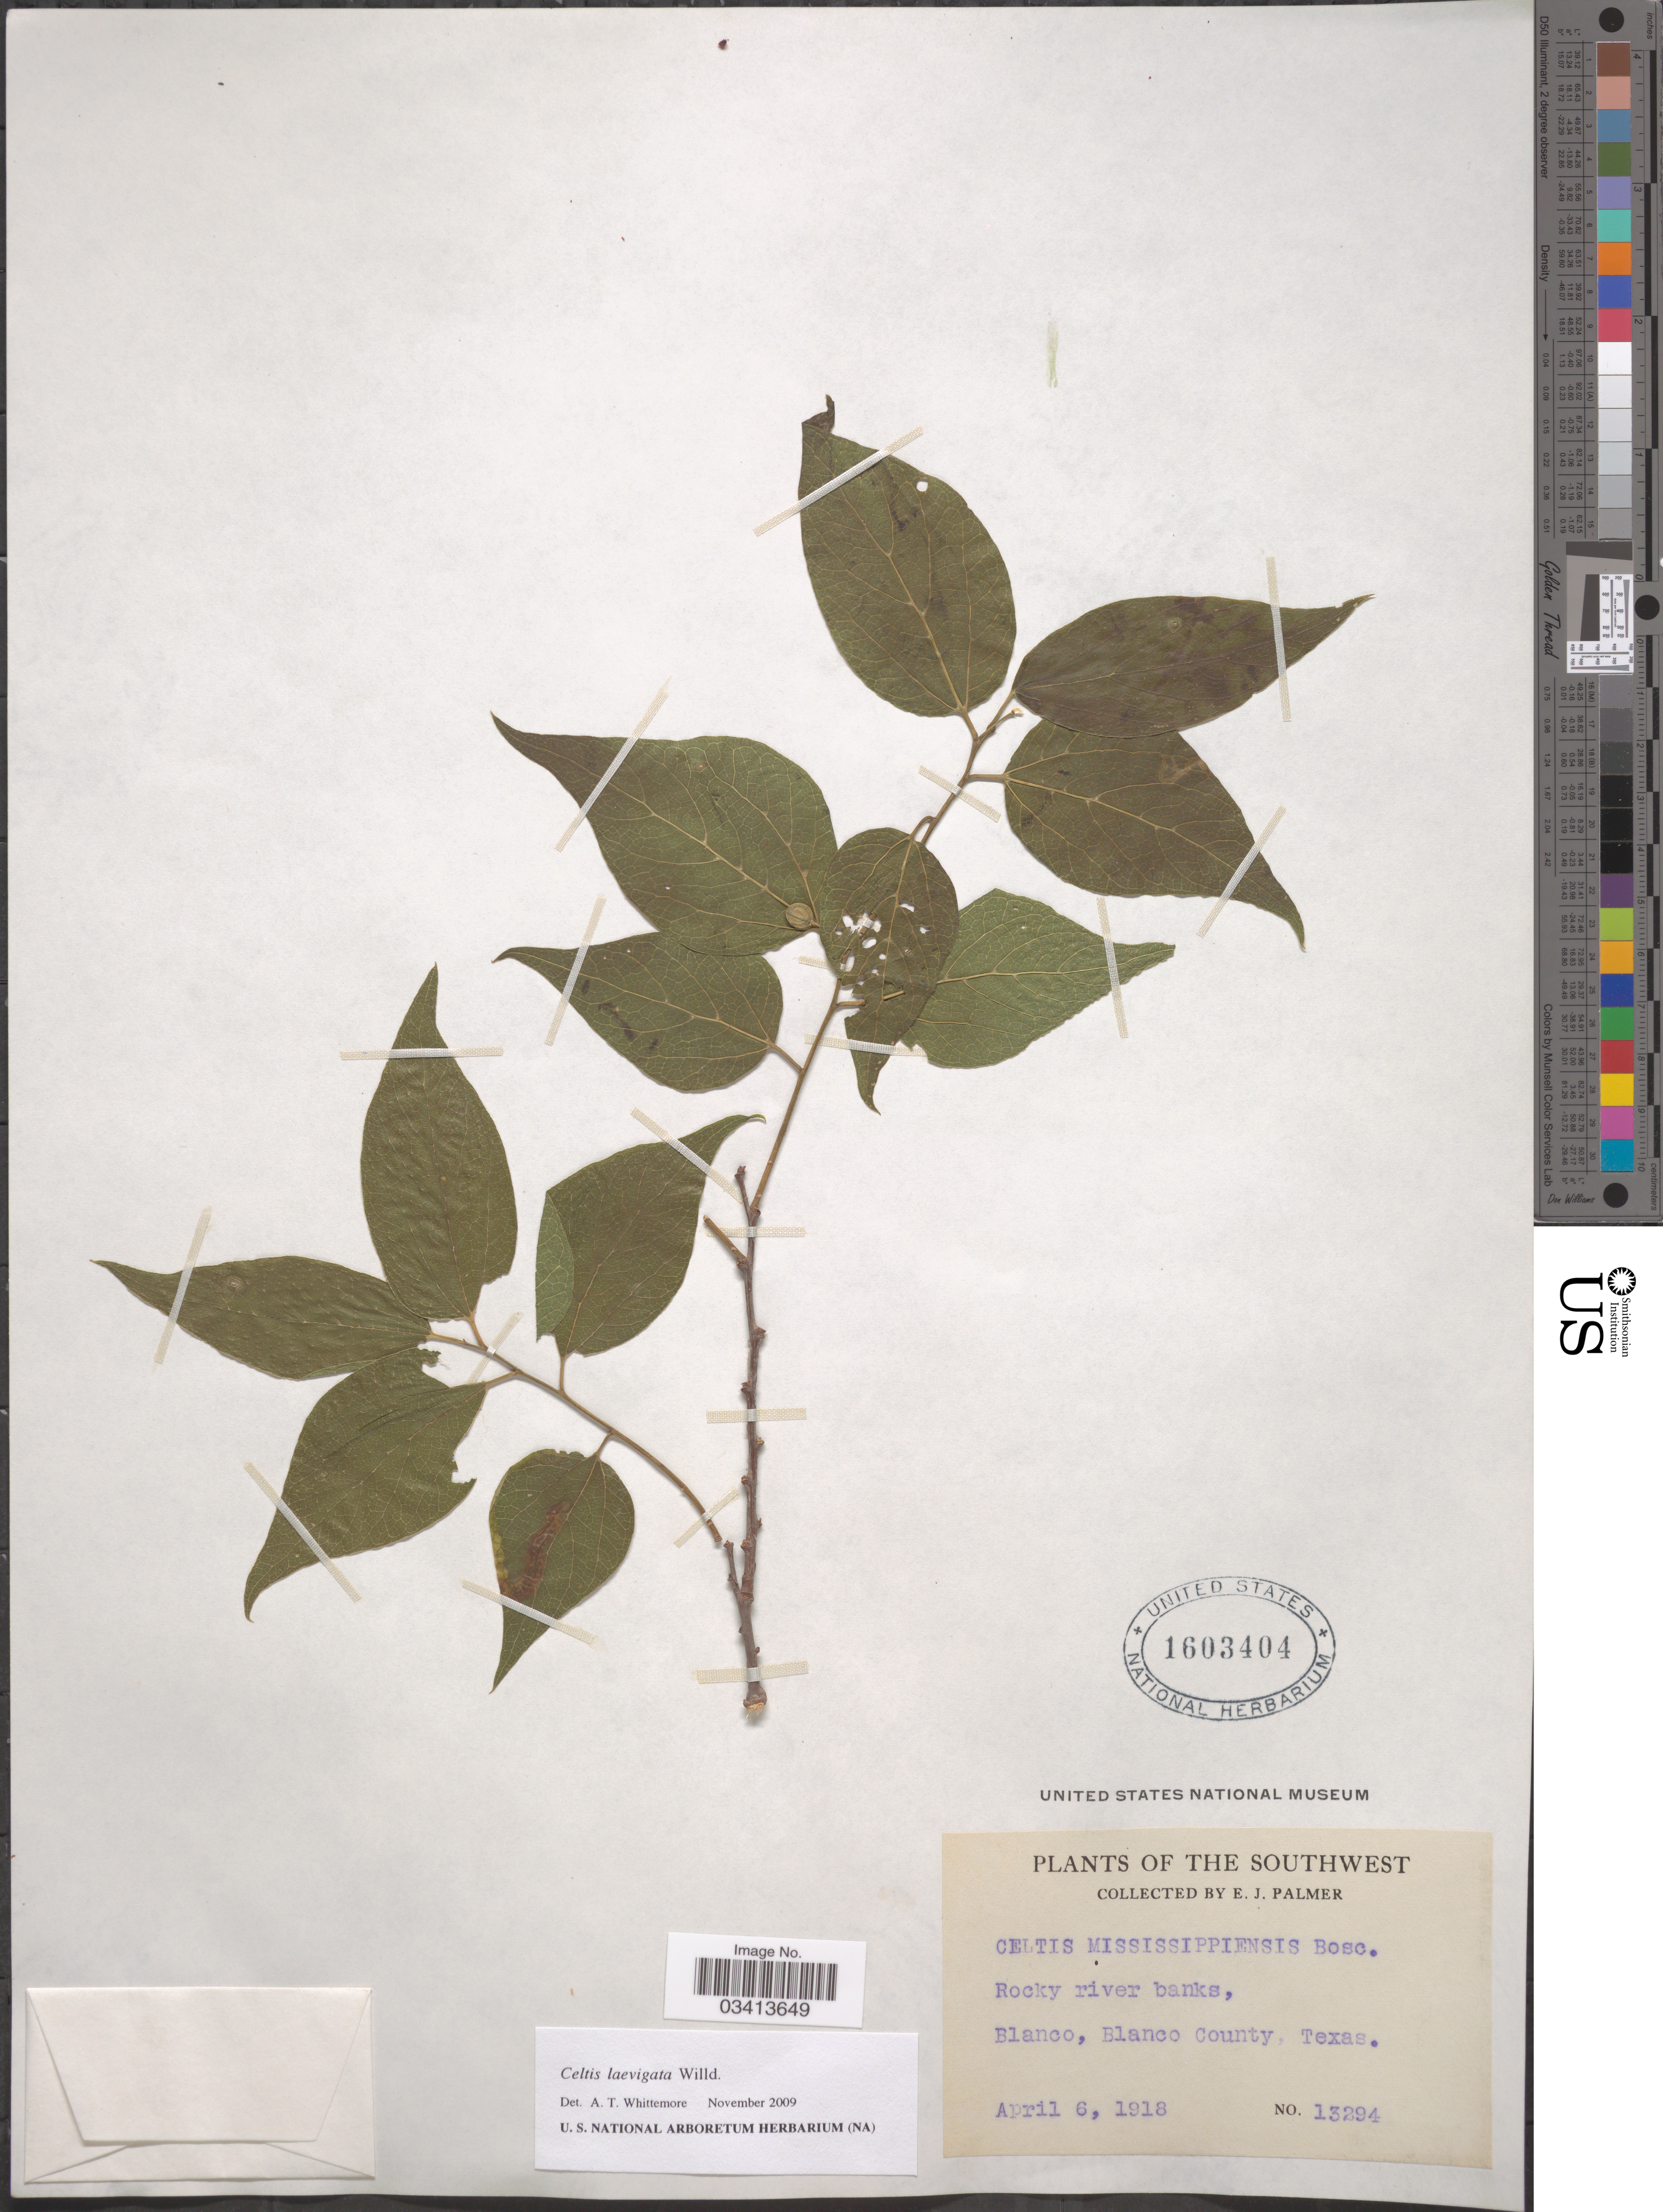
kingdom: Plantae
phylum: Tracheophyta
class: Magnoliopsida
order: Rosales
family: Cannabaceae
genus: Celtis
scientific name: Celtis laevigata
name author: Willd.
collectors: E. J. Palmer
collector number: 13294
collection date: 1918-04-06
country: United States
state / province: Texas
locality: The Southwest. Blanco, Blanco County.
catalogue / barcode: US 1603404